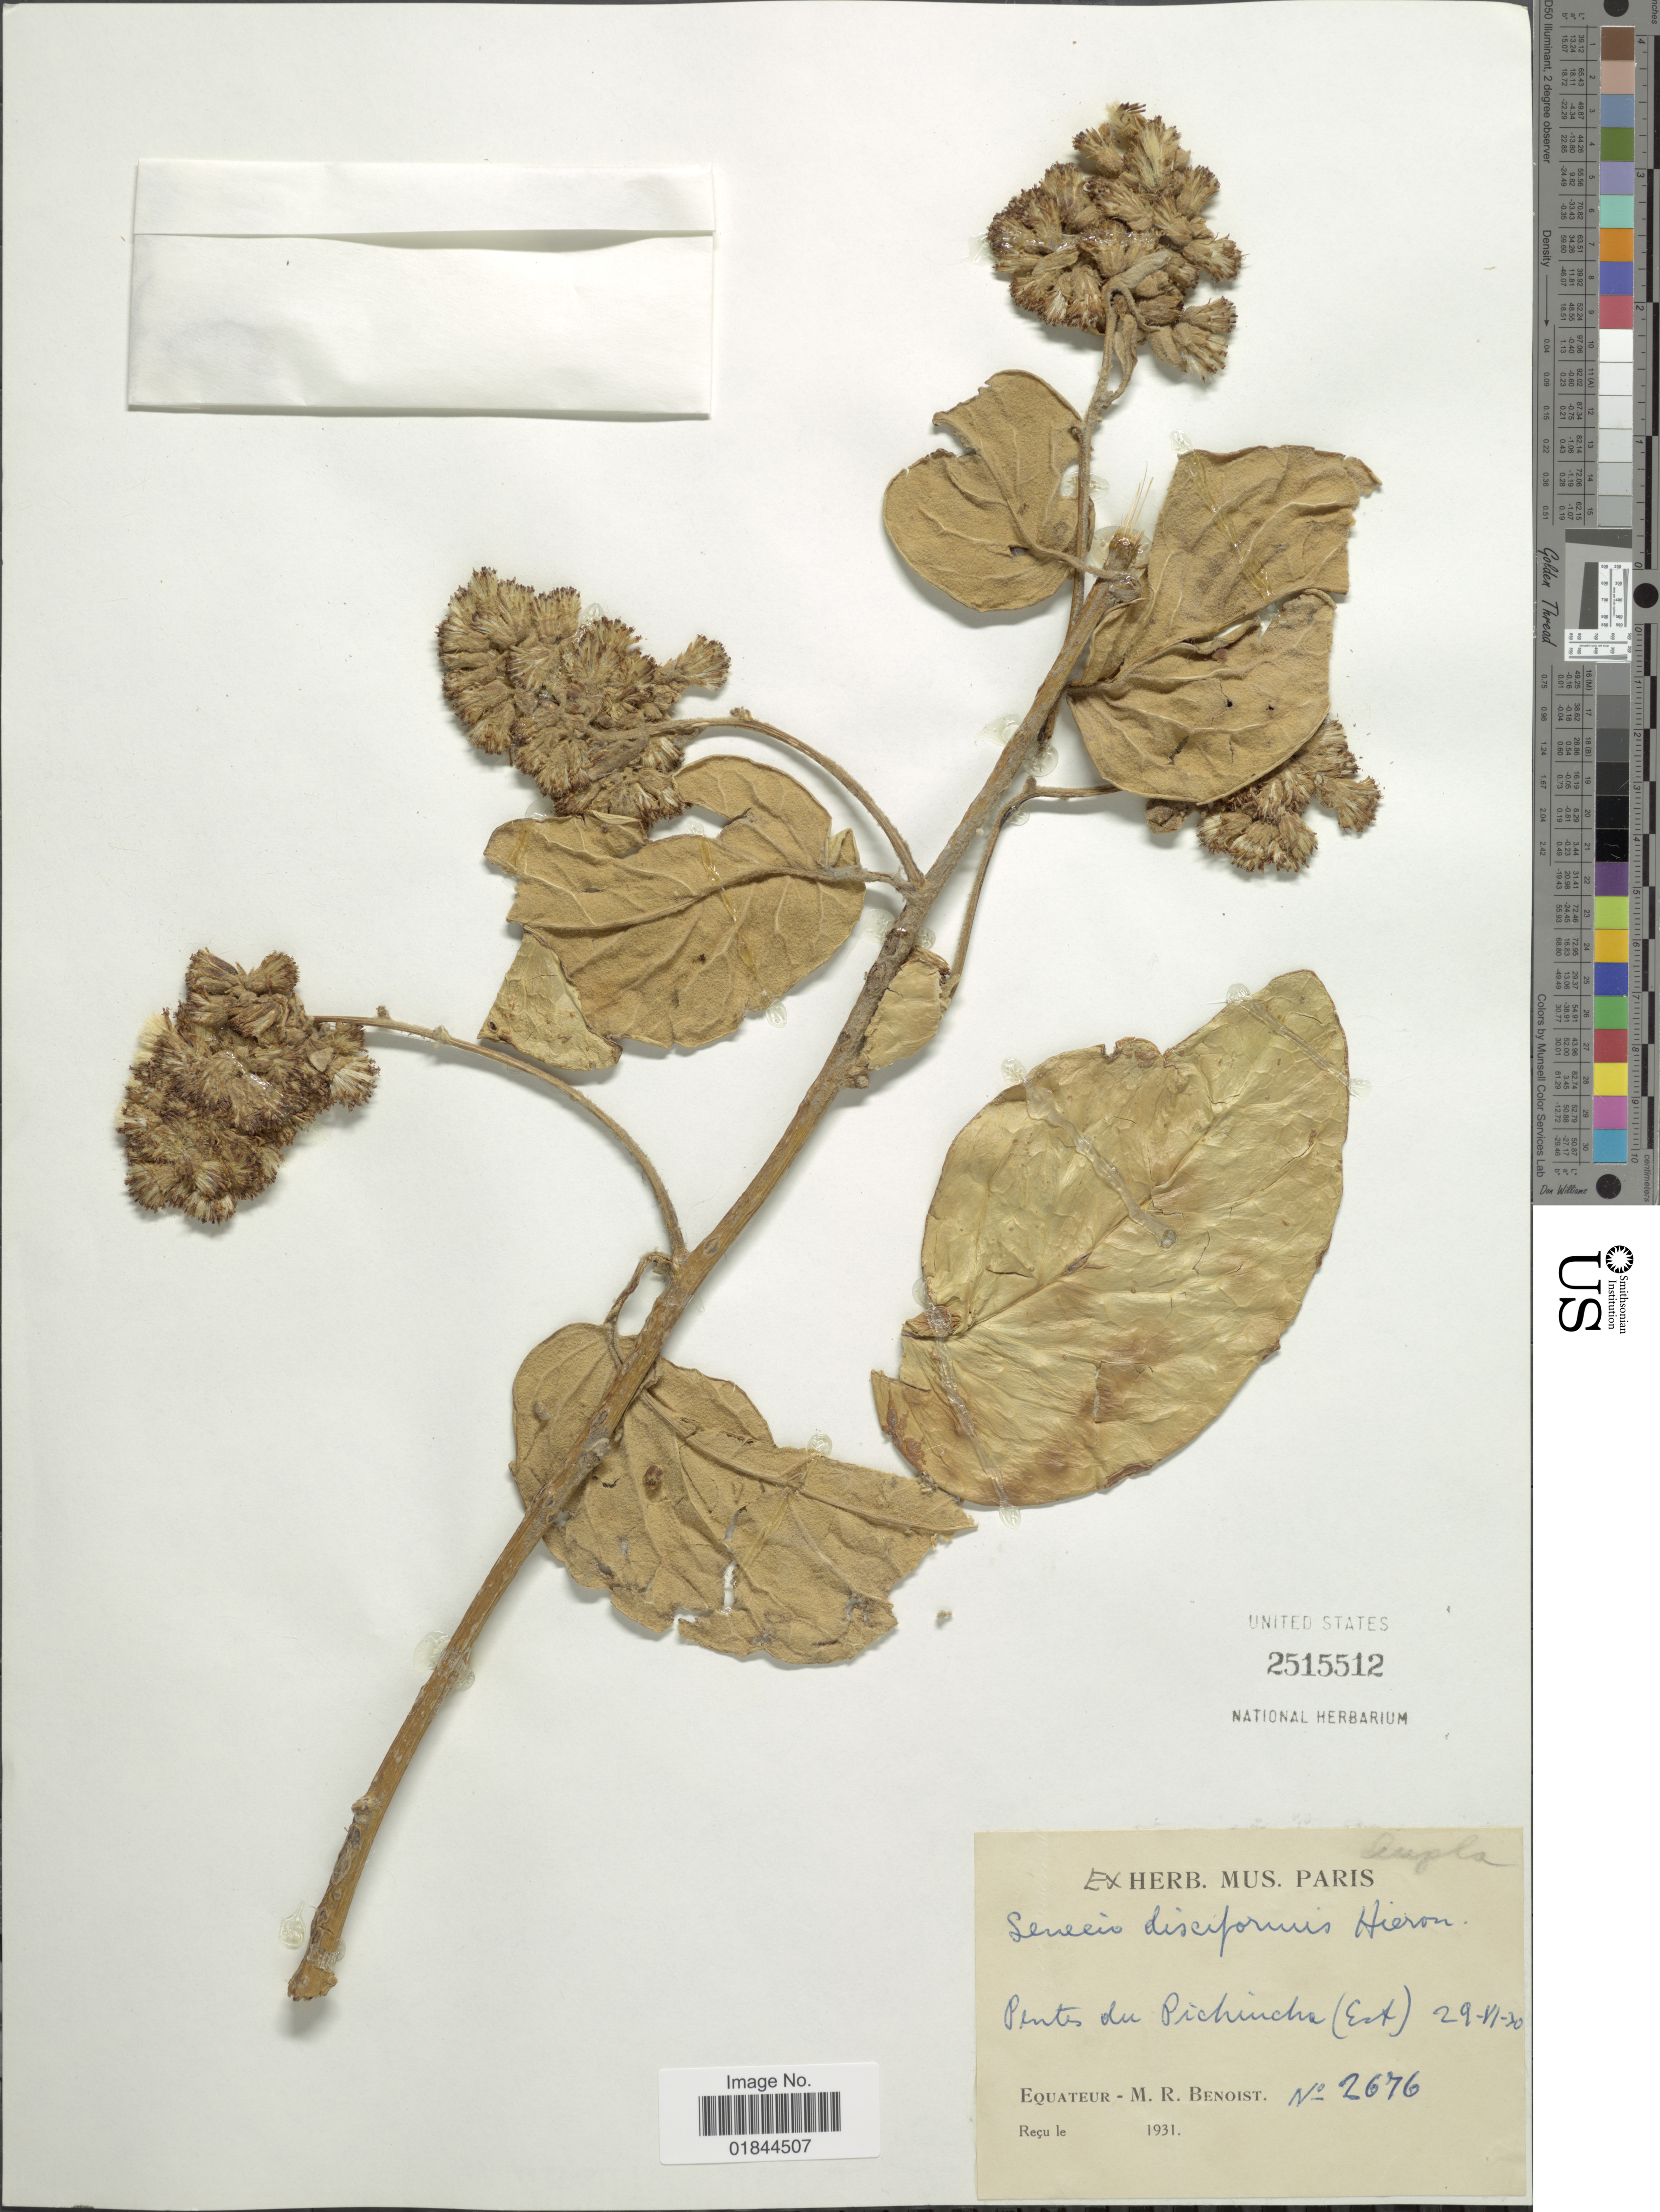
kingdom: Plantae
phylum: Tracheophyta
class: Magnoliopsida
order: Asterales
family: Asteraceae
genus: Pentacalia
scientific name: Pentacalia disciformis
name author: (Hieron.) Cuatrec.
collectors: R. Benoist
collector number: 2676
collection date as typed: Transcribed d/m/y: 29/6/30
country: Ecuador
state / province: Pichincha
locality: Pentes du Pichincha (Est)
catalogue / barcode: US 2515512